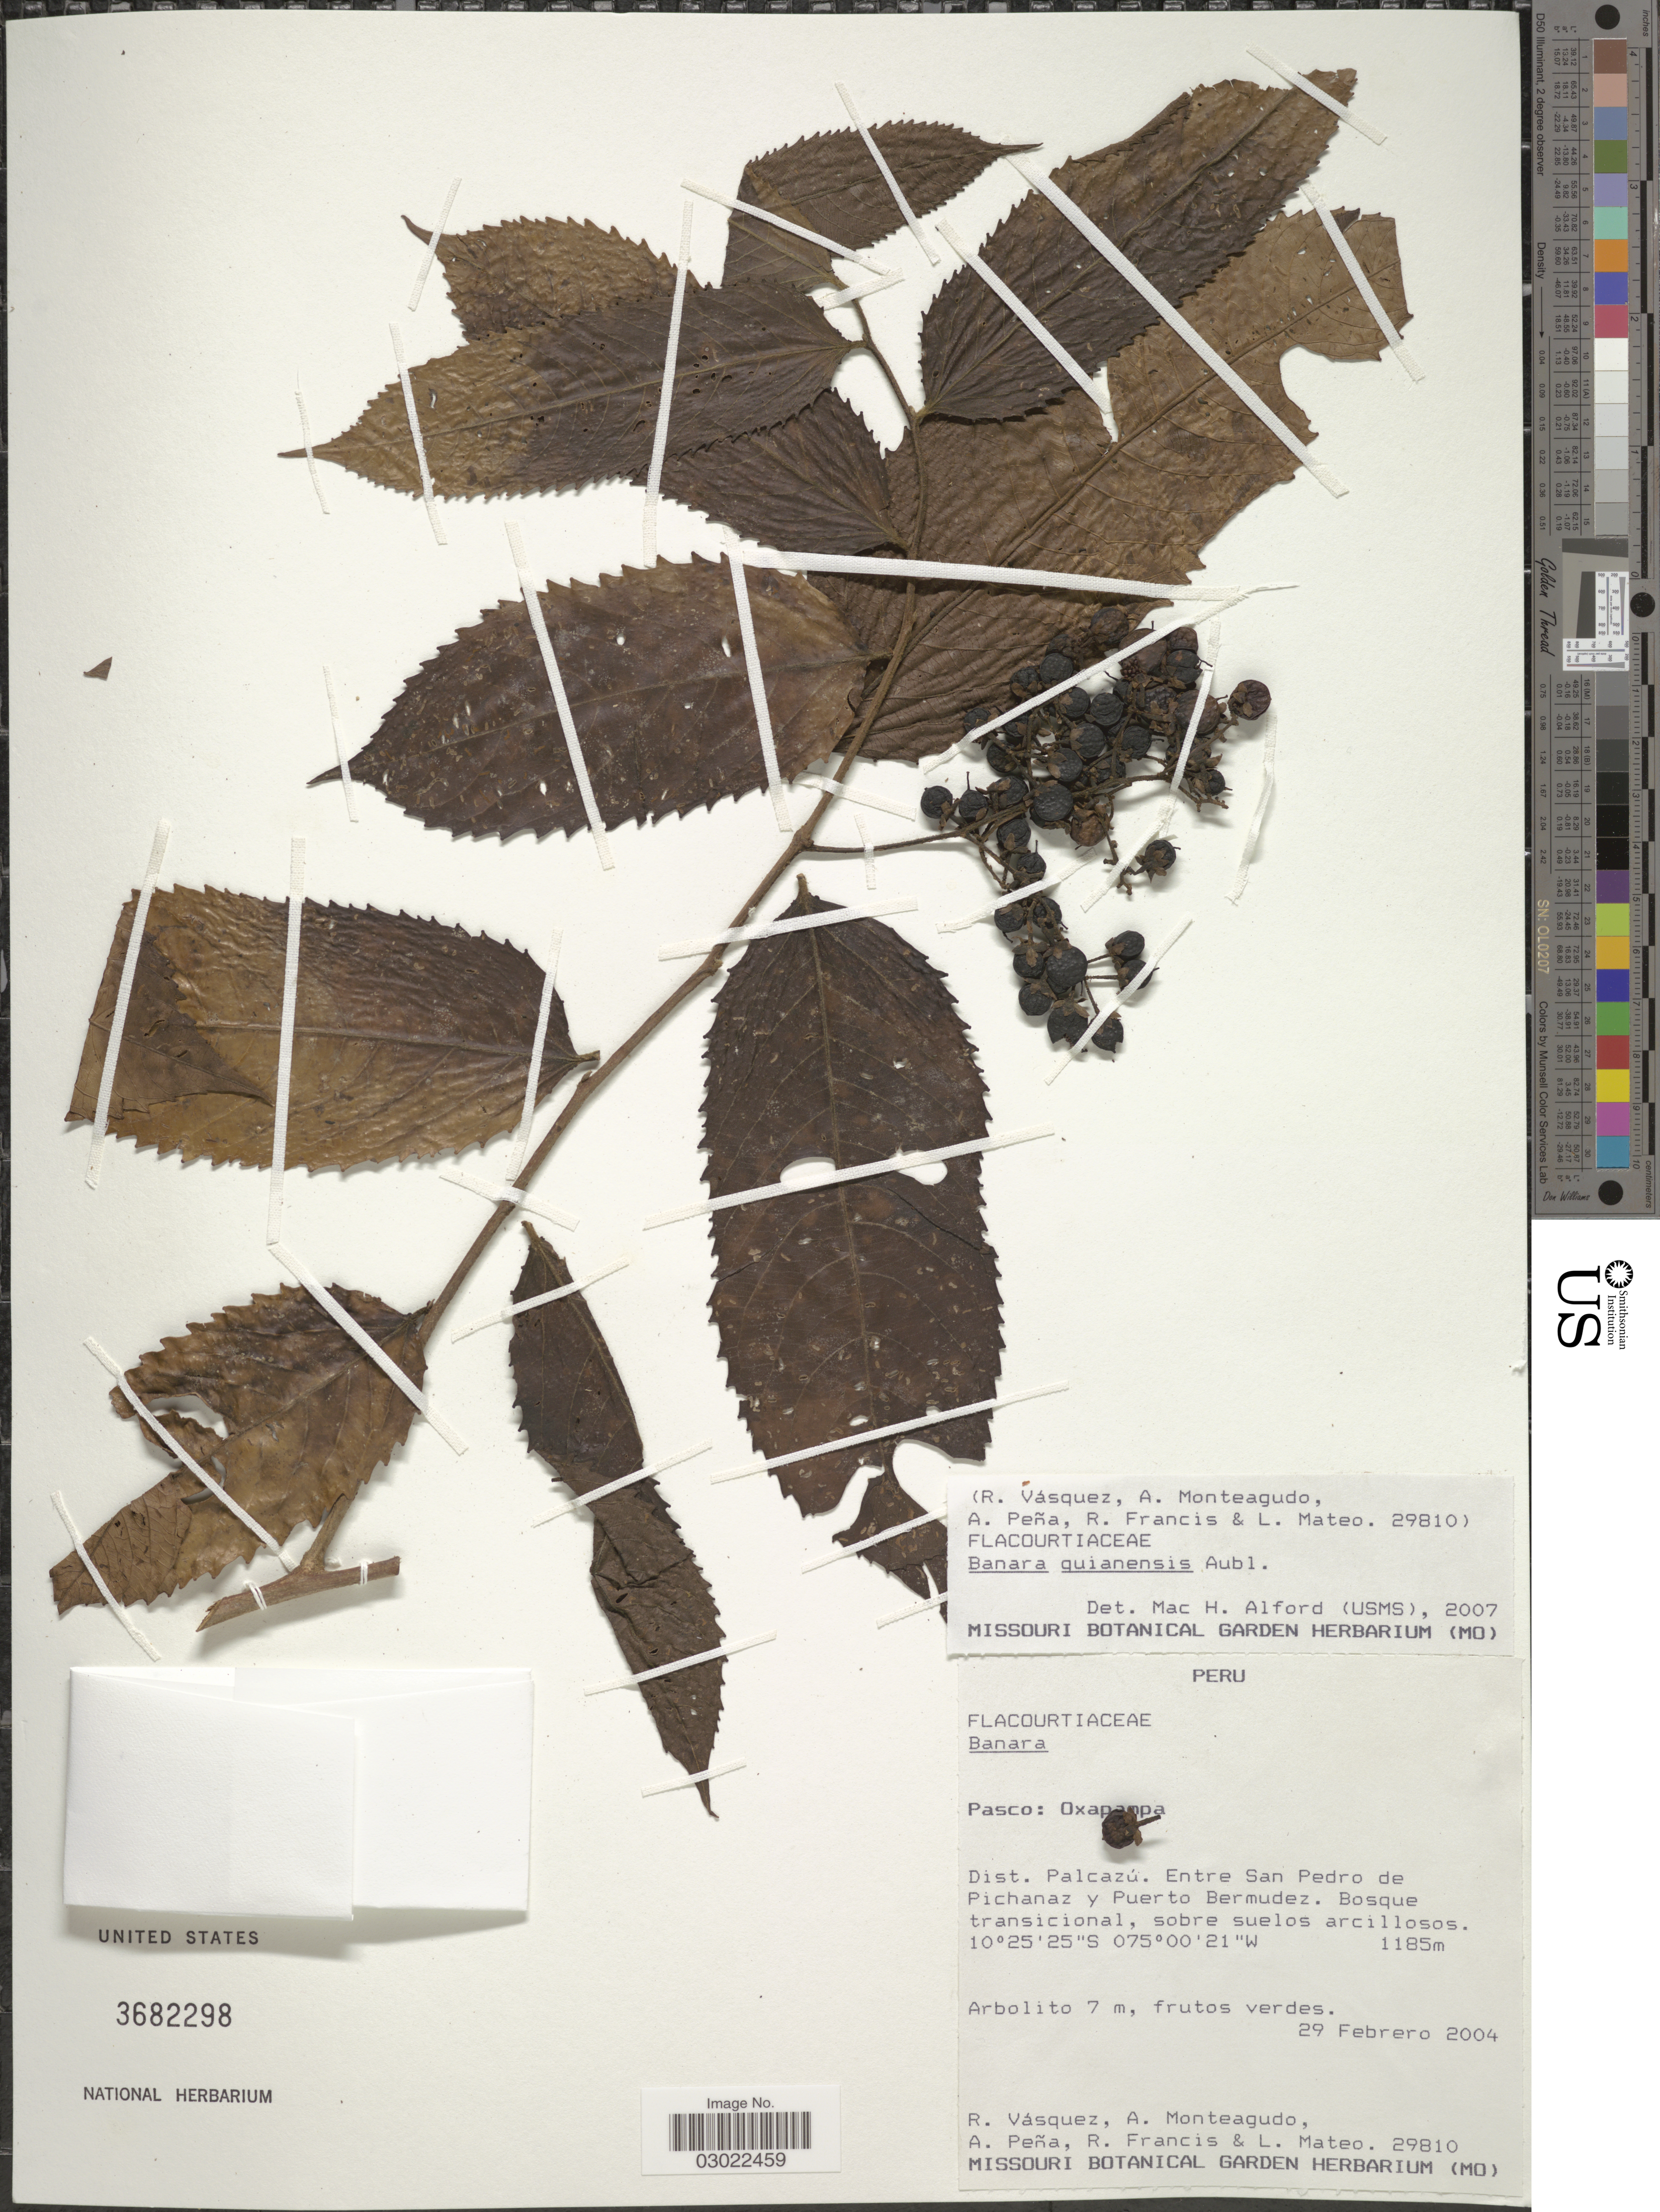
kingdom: Plantae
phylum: Tracheophyta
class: Magnoliopsida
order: Malpighiales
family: Salicaceae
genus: Banara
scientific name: Banara guianensis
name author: Aubl.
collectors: R. Vásquez, A. Monteagudo, A. Peña, R. Francis & L. Mateo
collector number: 29810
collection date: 2004-02-29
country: Peru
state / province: Pasco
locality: Oxapampa. Dist. Palcazú. Entre San Pedro de Pichanaz y Puerto Bermudez.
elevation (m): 1185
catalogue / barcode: US 3682298